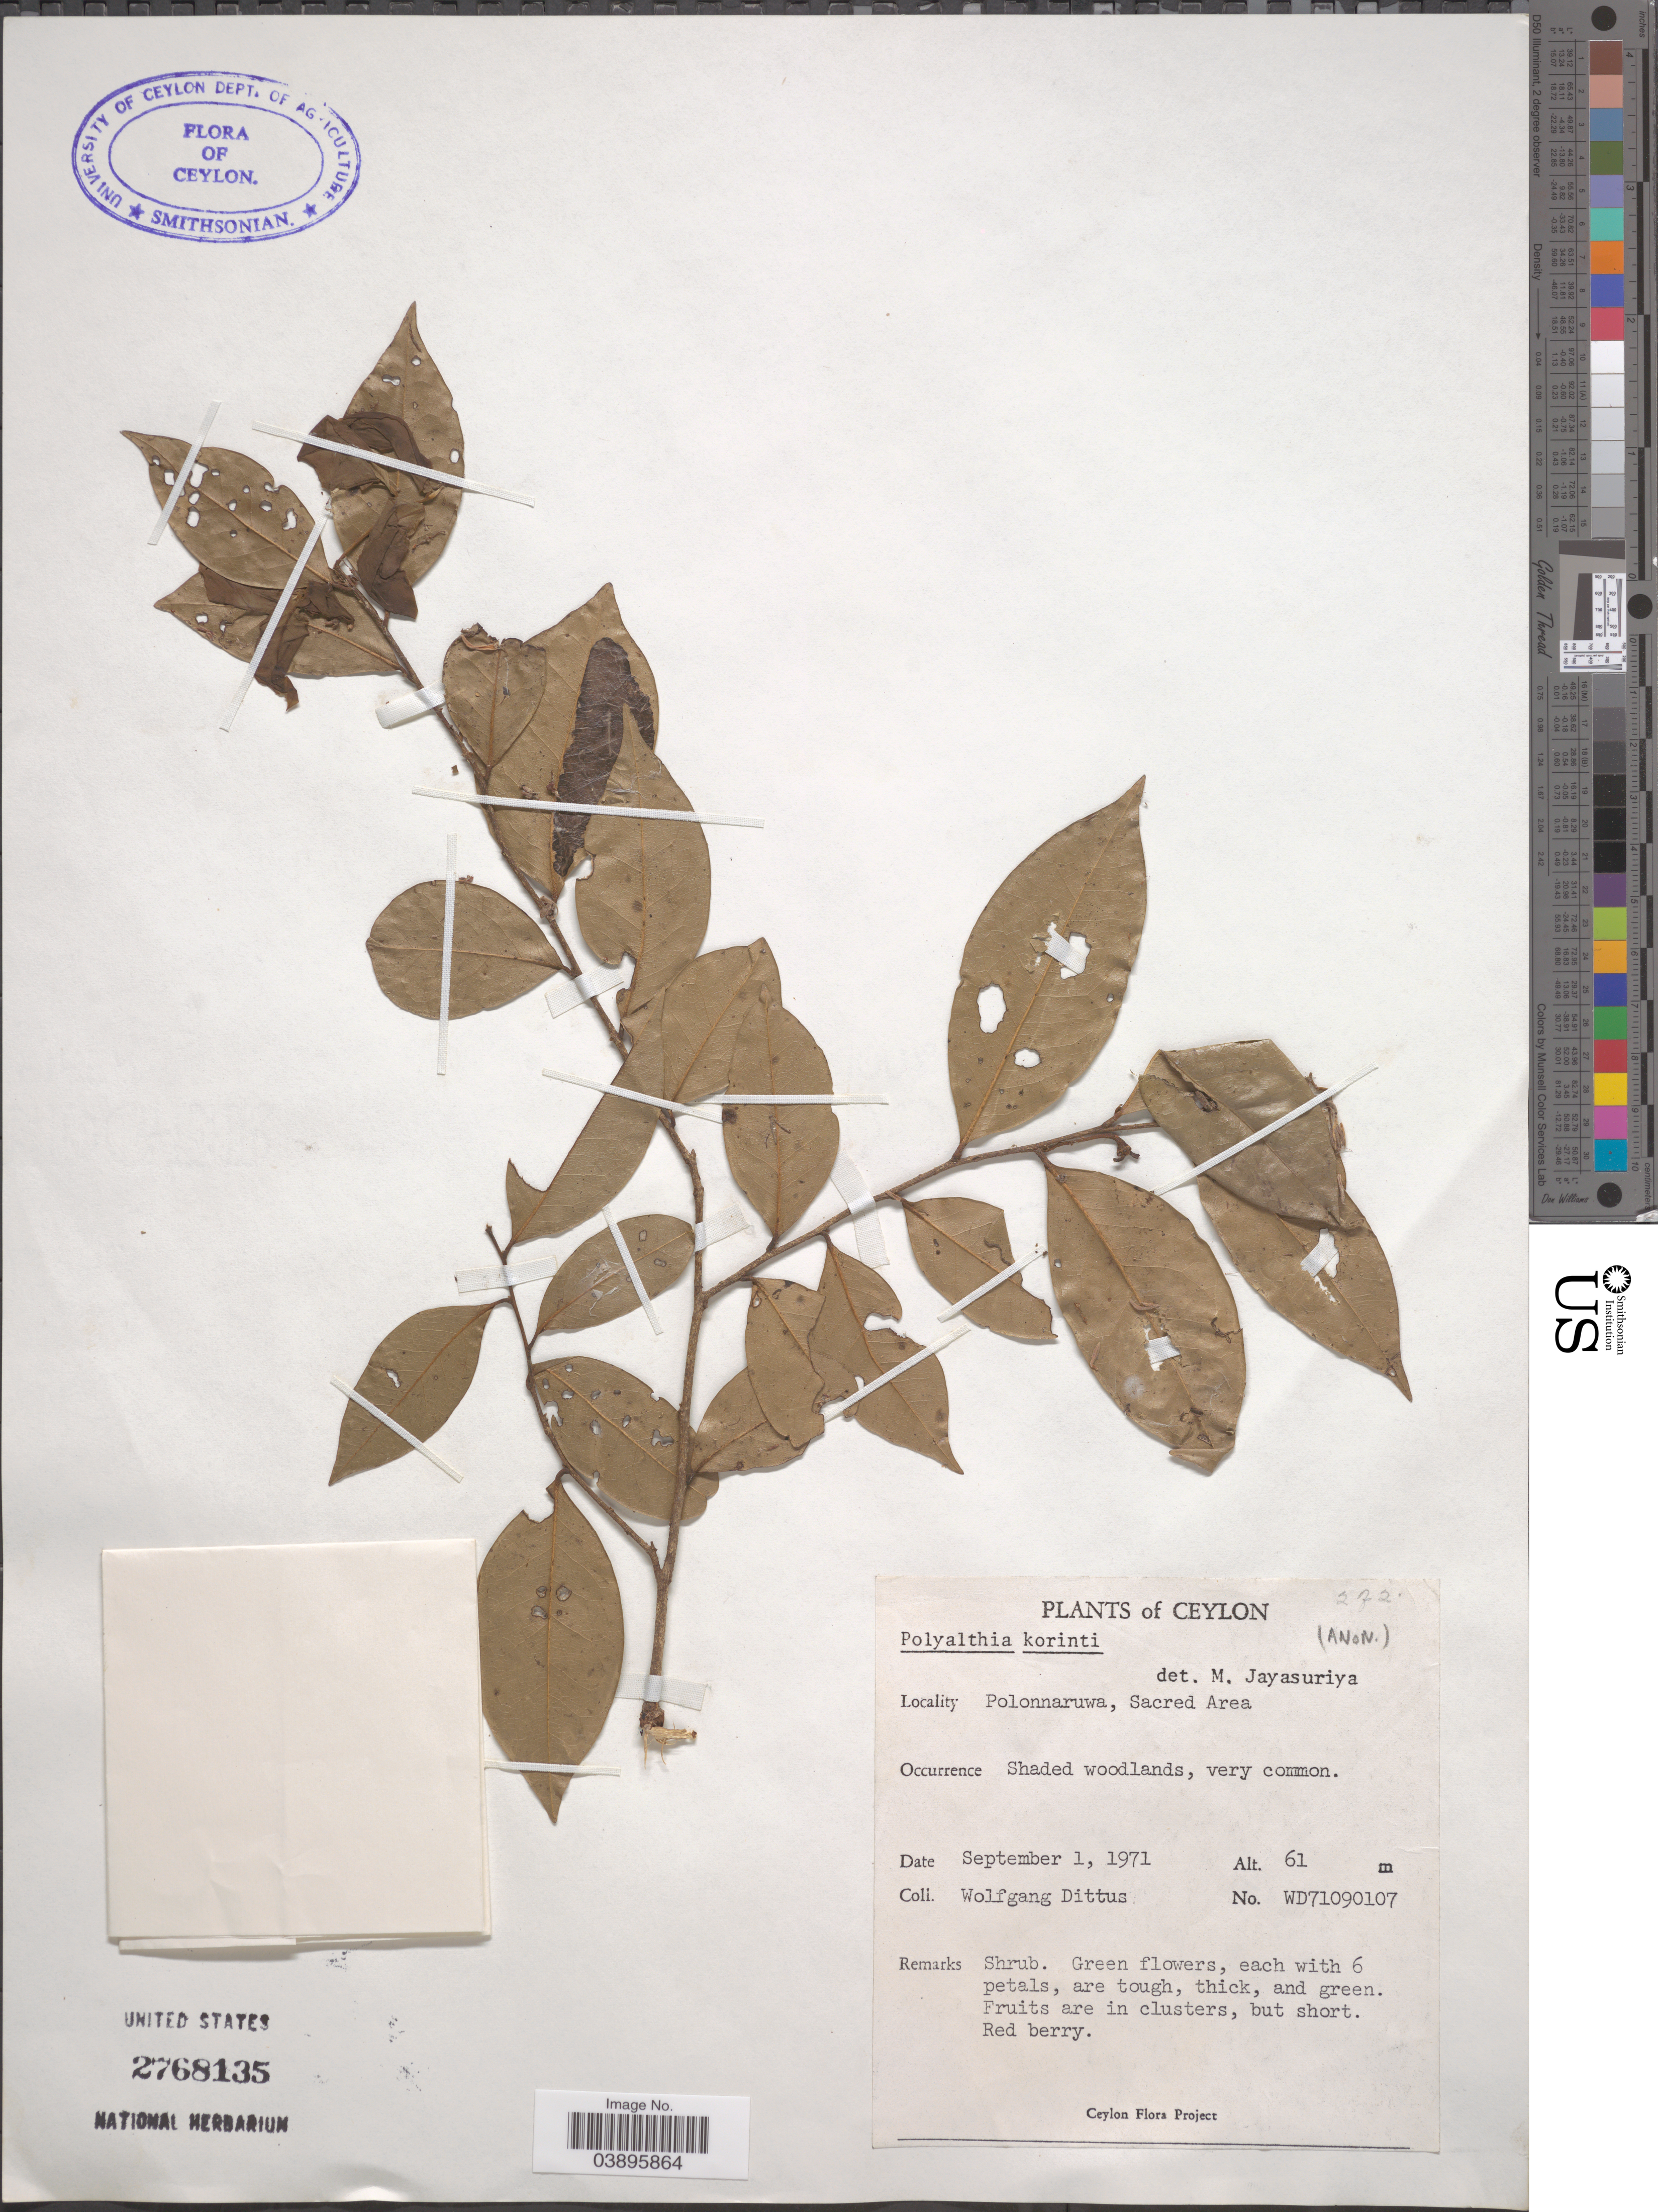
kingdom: Plantae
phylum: Tracheophyta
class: Magnoliopsida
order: Magnoliales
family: Annonaceae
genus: Polyalthia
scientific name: Polyalthia korinti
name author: (Dunal) Thwaites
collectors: W. Dittus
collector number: WD71090107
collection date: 1971-09-01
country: Sri Lanka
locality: Ceylon. Polonnaruwa, Sacred Area.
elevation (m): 61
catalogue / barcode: US 2768135